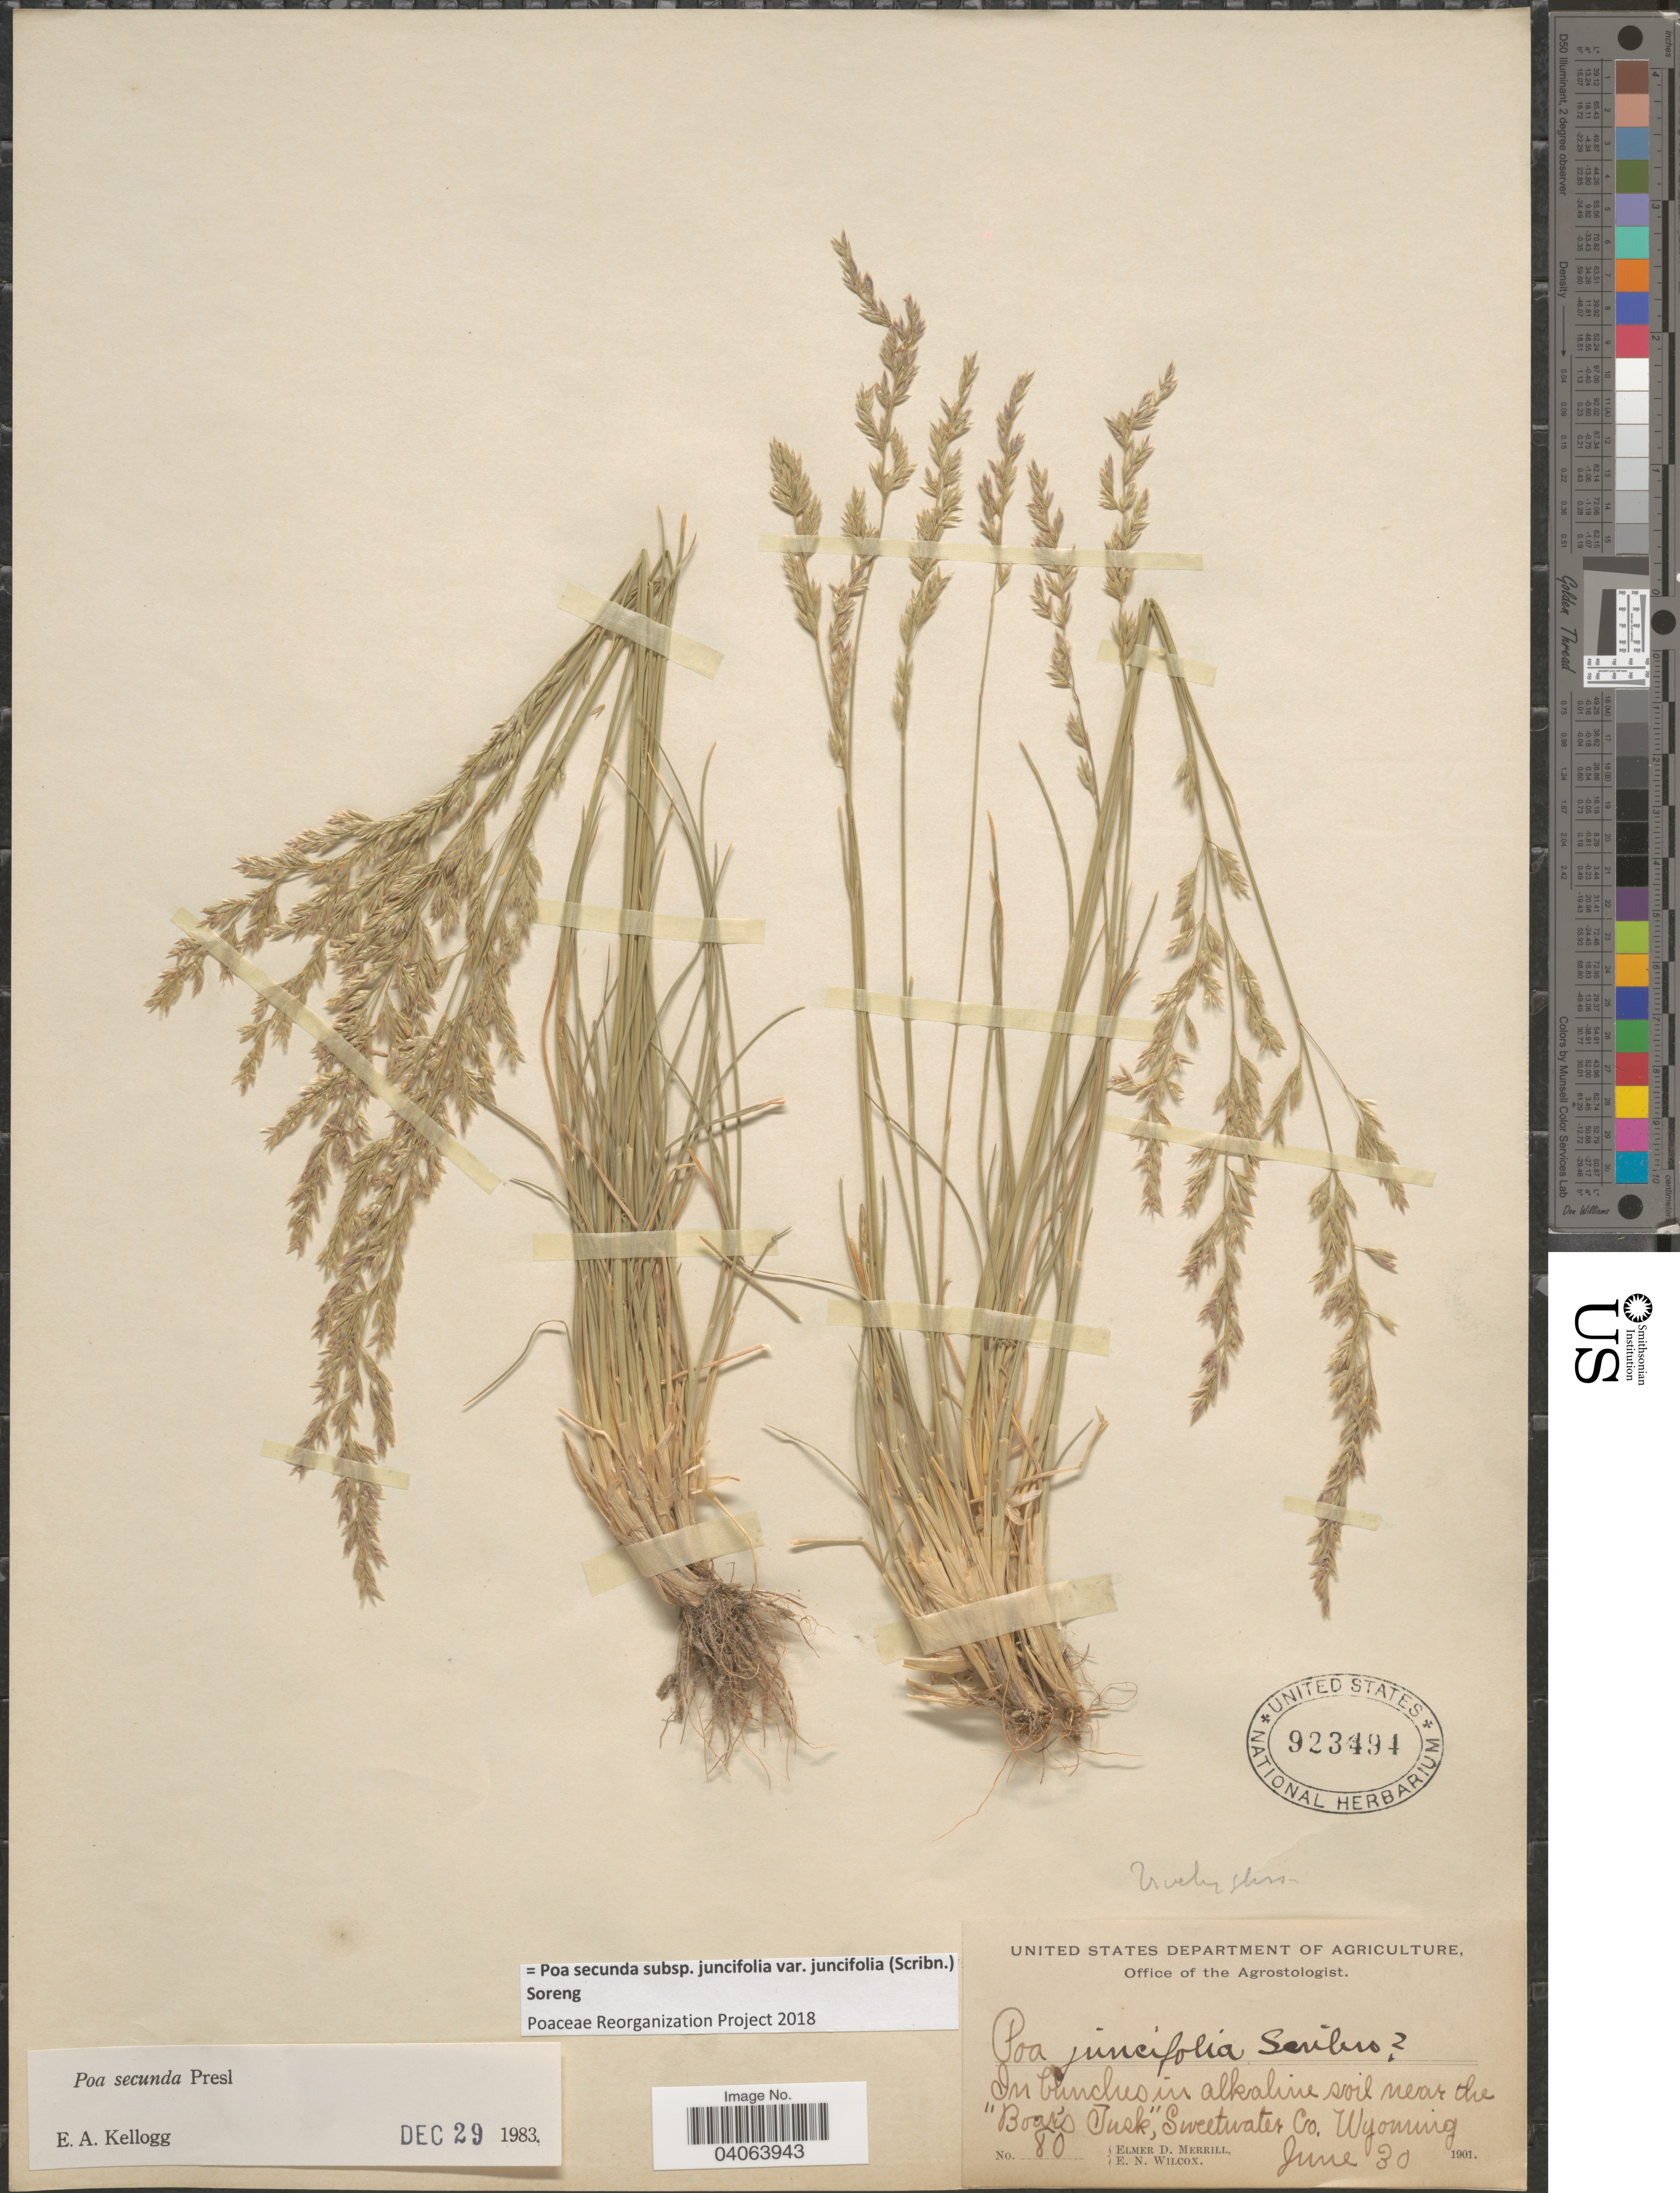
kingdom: Plantae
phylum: Tracheophyta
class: Liliopsida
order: Poales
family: Poaceae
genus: Poa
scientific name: Poa secunda subsp. juncifolia var. juncifolia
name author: (Scribn.) Soreng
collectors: E. D. Merrill & E. Wilcox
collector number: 80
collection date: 1901-06-30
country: United States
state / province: Wyoming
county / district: Sweetwater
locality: Near the "Boar's Tusk", Sweetwater Co.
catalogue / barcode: US 923494